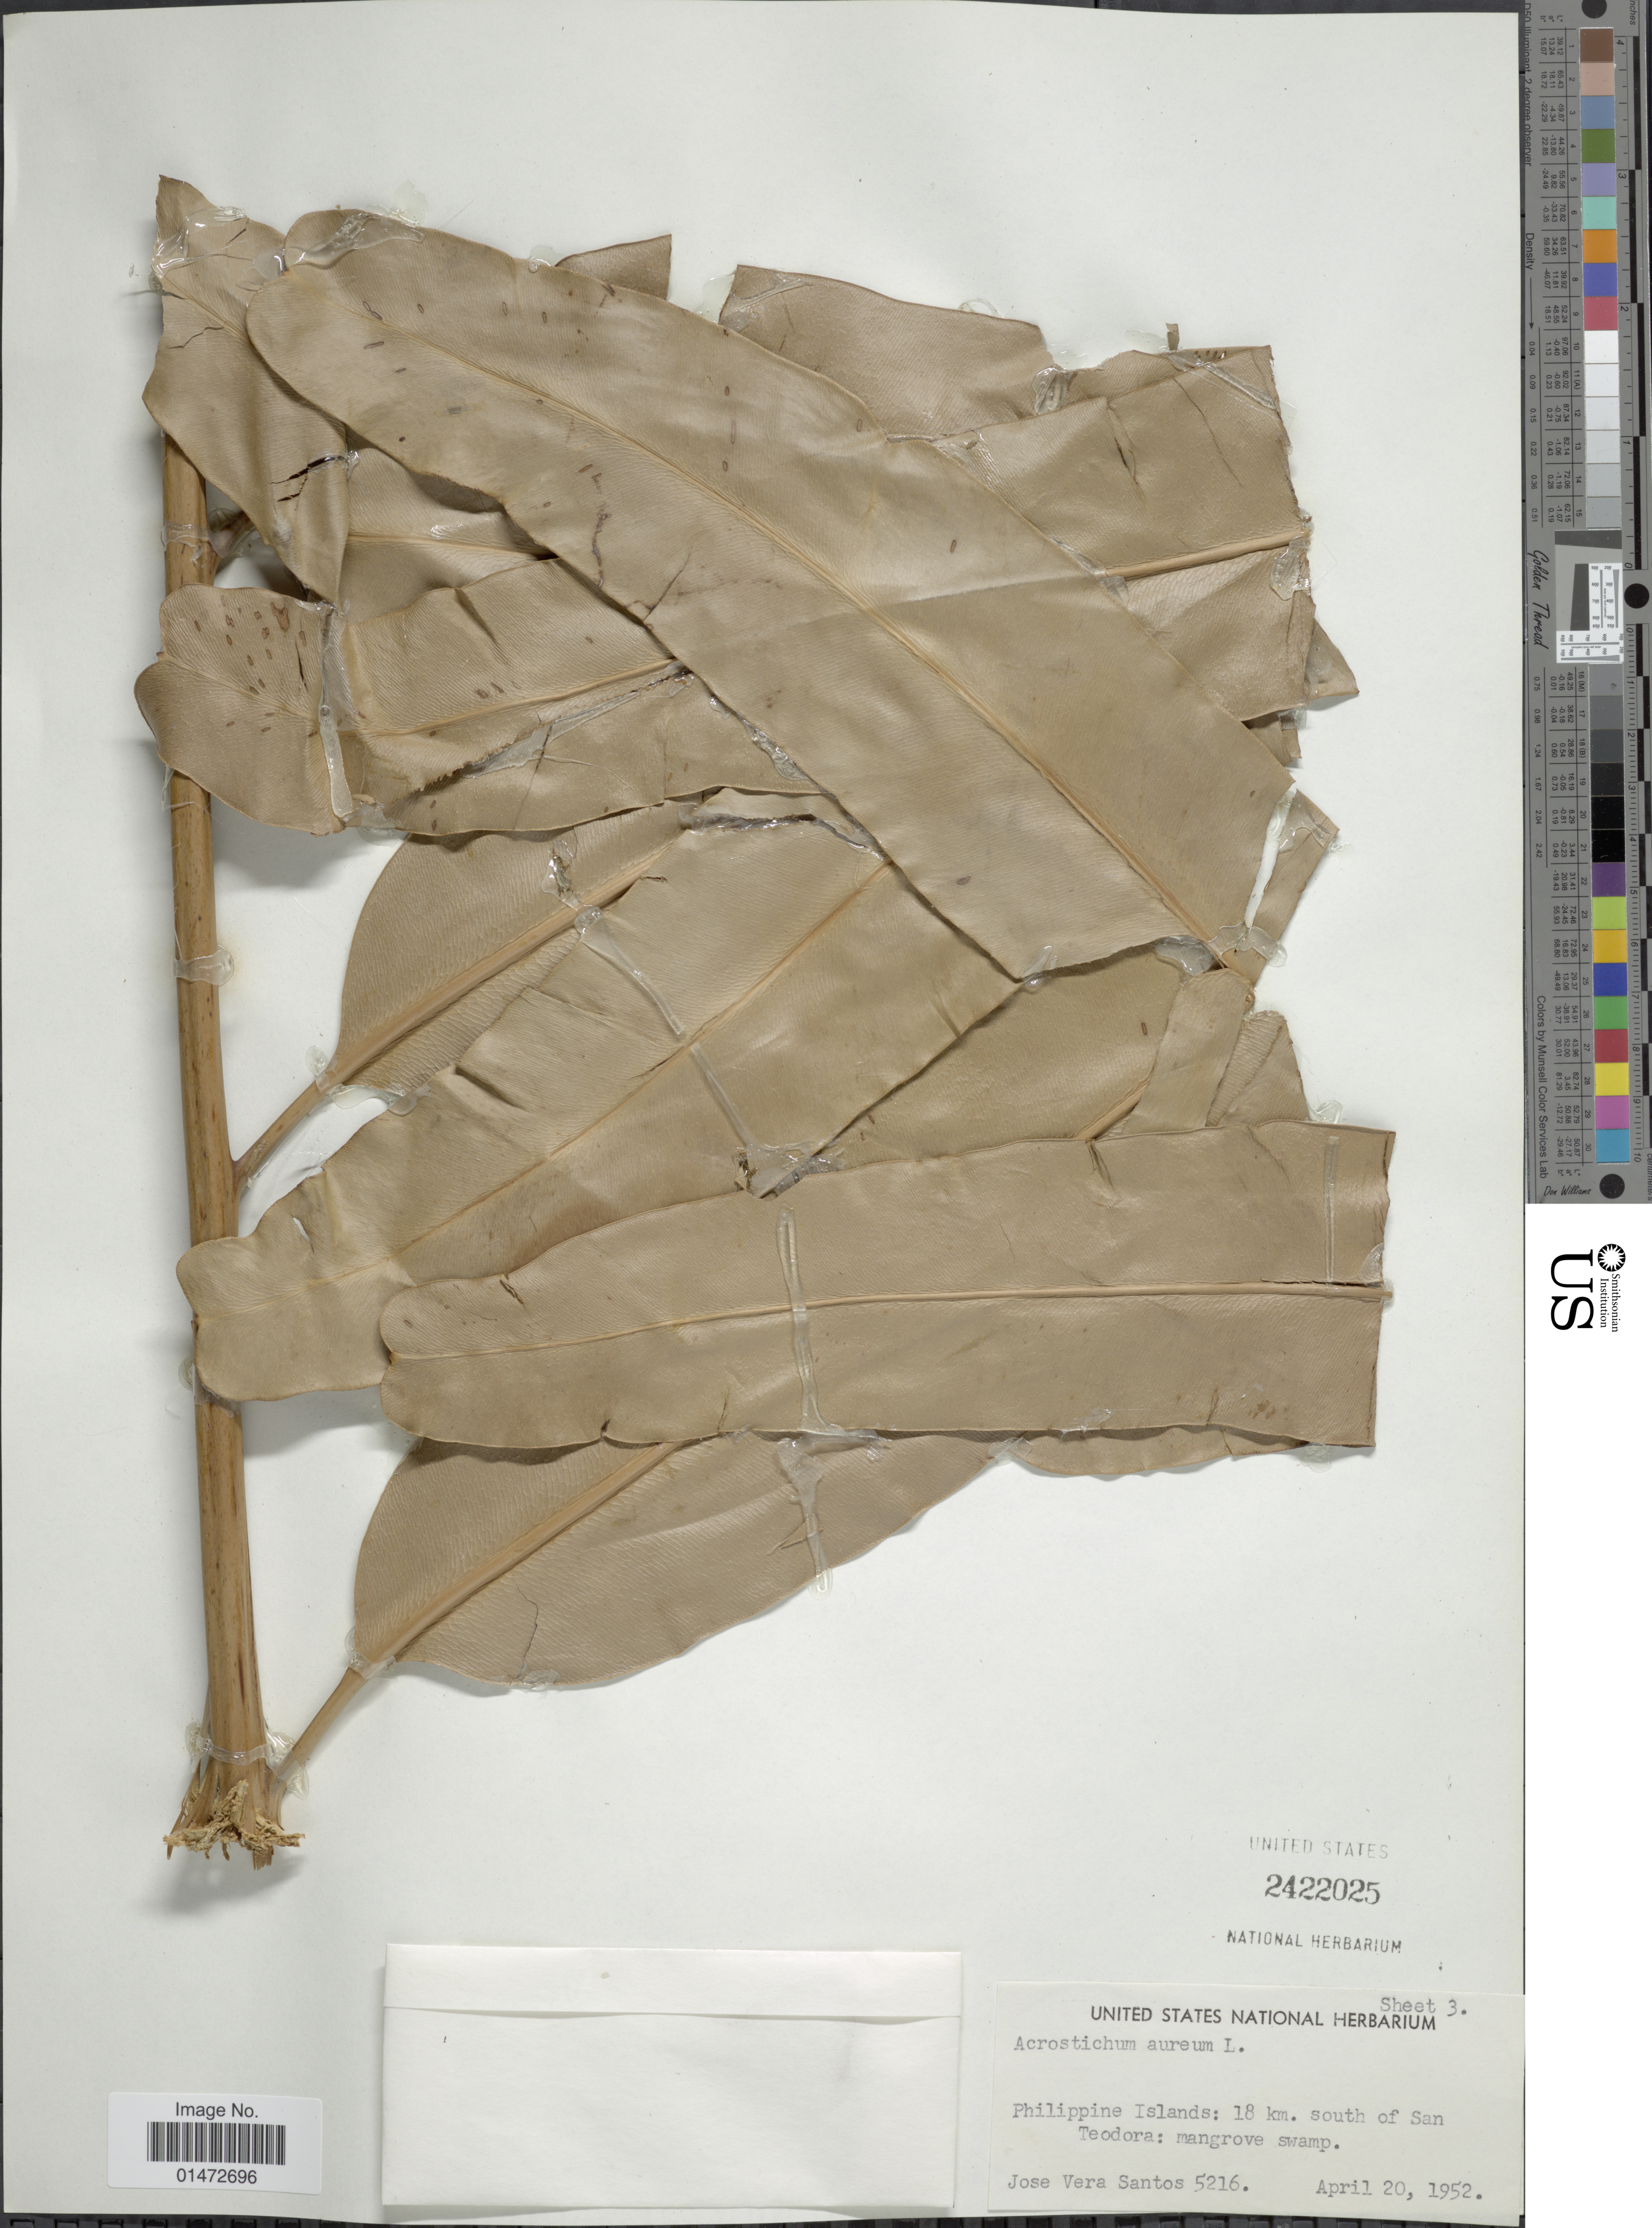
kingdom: Plantae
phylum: Tracheophyta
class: Polypodiopsida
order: Polypodiales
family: Pteridaceae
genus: Acrostichum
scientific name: Acrostichum aureum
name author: L.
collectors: J. V. Santos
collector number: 5216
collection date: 1952-04-20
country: Philippines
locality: Philippine Islands; 18 km. south of San Teodora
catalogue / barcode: US 2422025